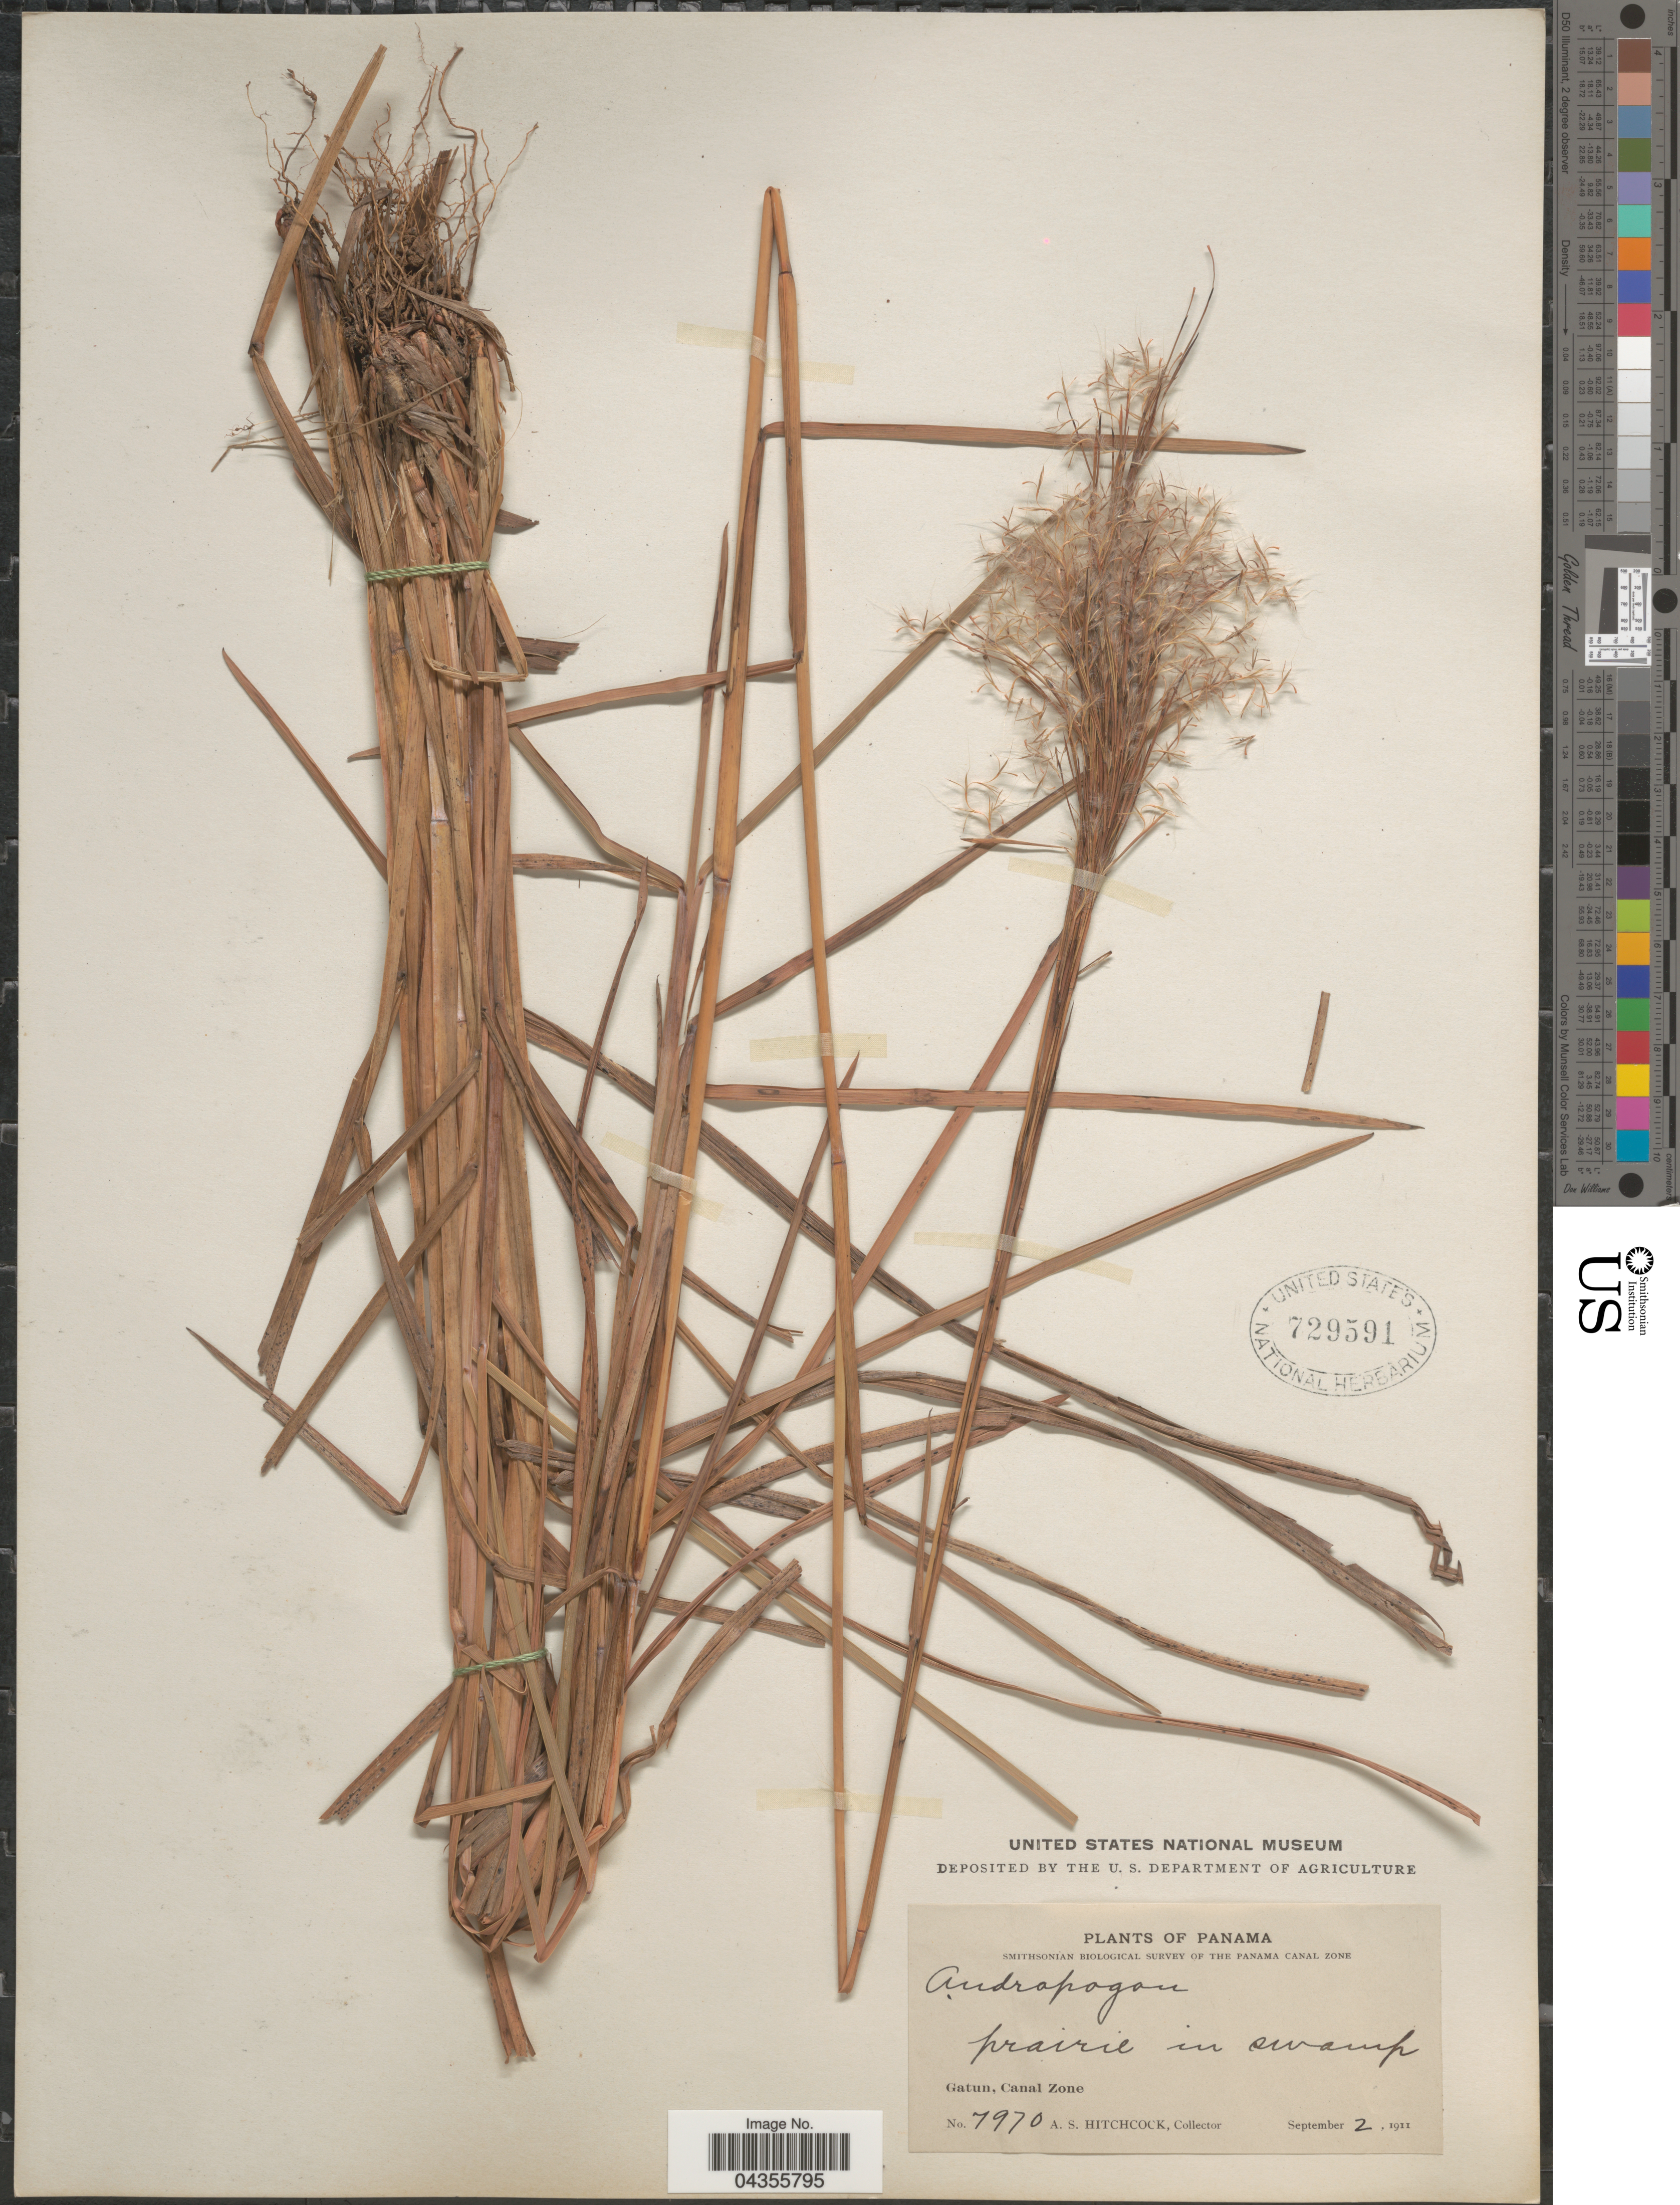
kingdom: Plantae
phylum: Tracheophyta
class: Liliopsida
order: Poales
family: Poaceae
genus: Schizachyrium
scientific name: Schizachyrium condensatum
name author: (Kunth) Nees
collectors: A. S. Hitchcock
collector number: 7970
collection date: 1911-09-02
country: Panama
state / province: Colón / Panamá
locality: Smithsonian Biological Survey of the Panama Canal Zone. Gatun, Canal Zone.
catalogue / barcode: US 729591